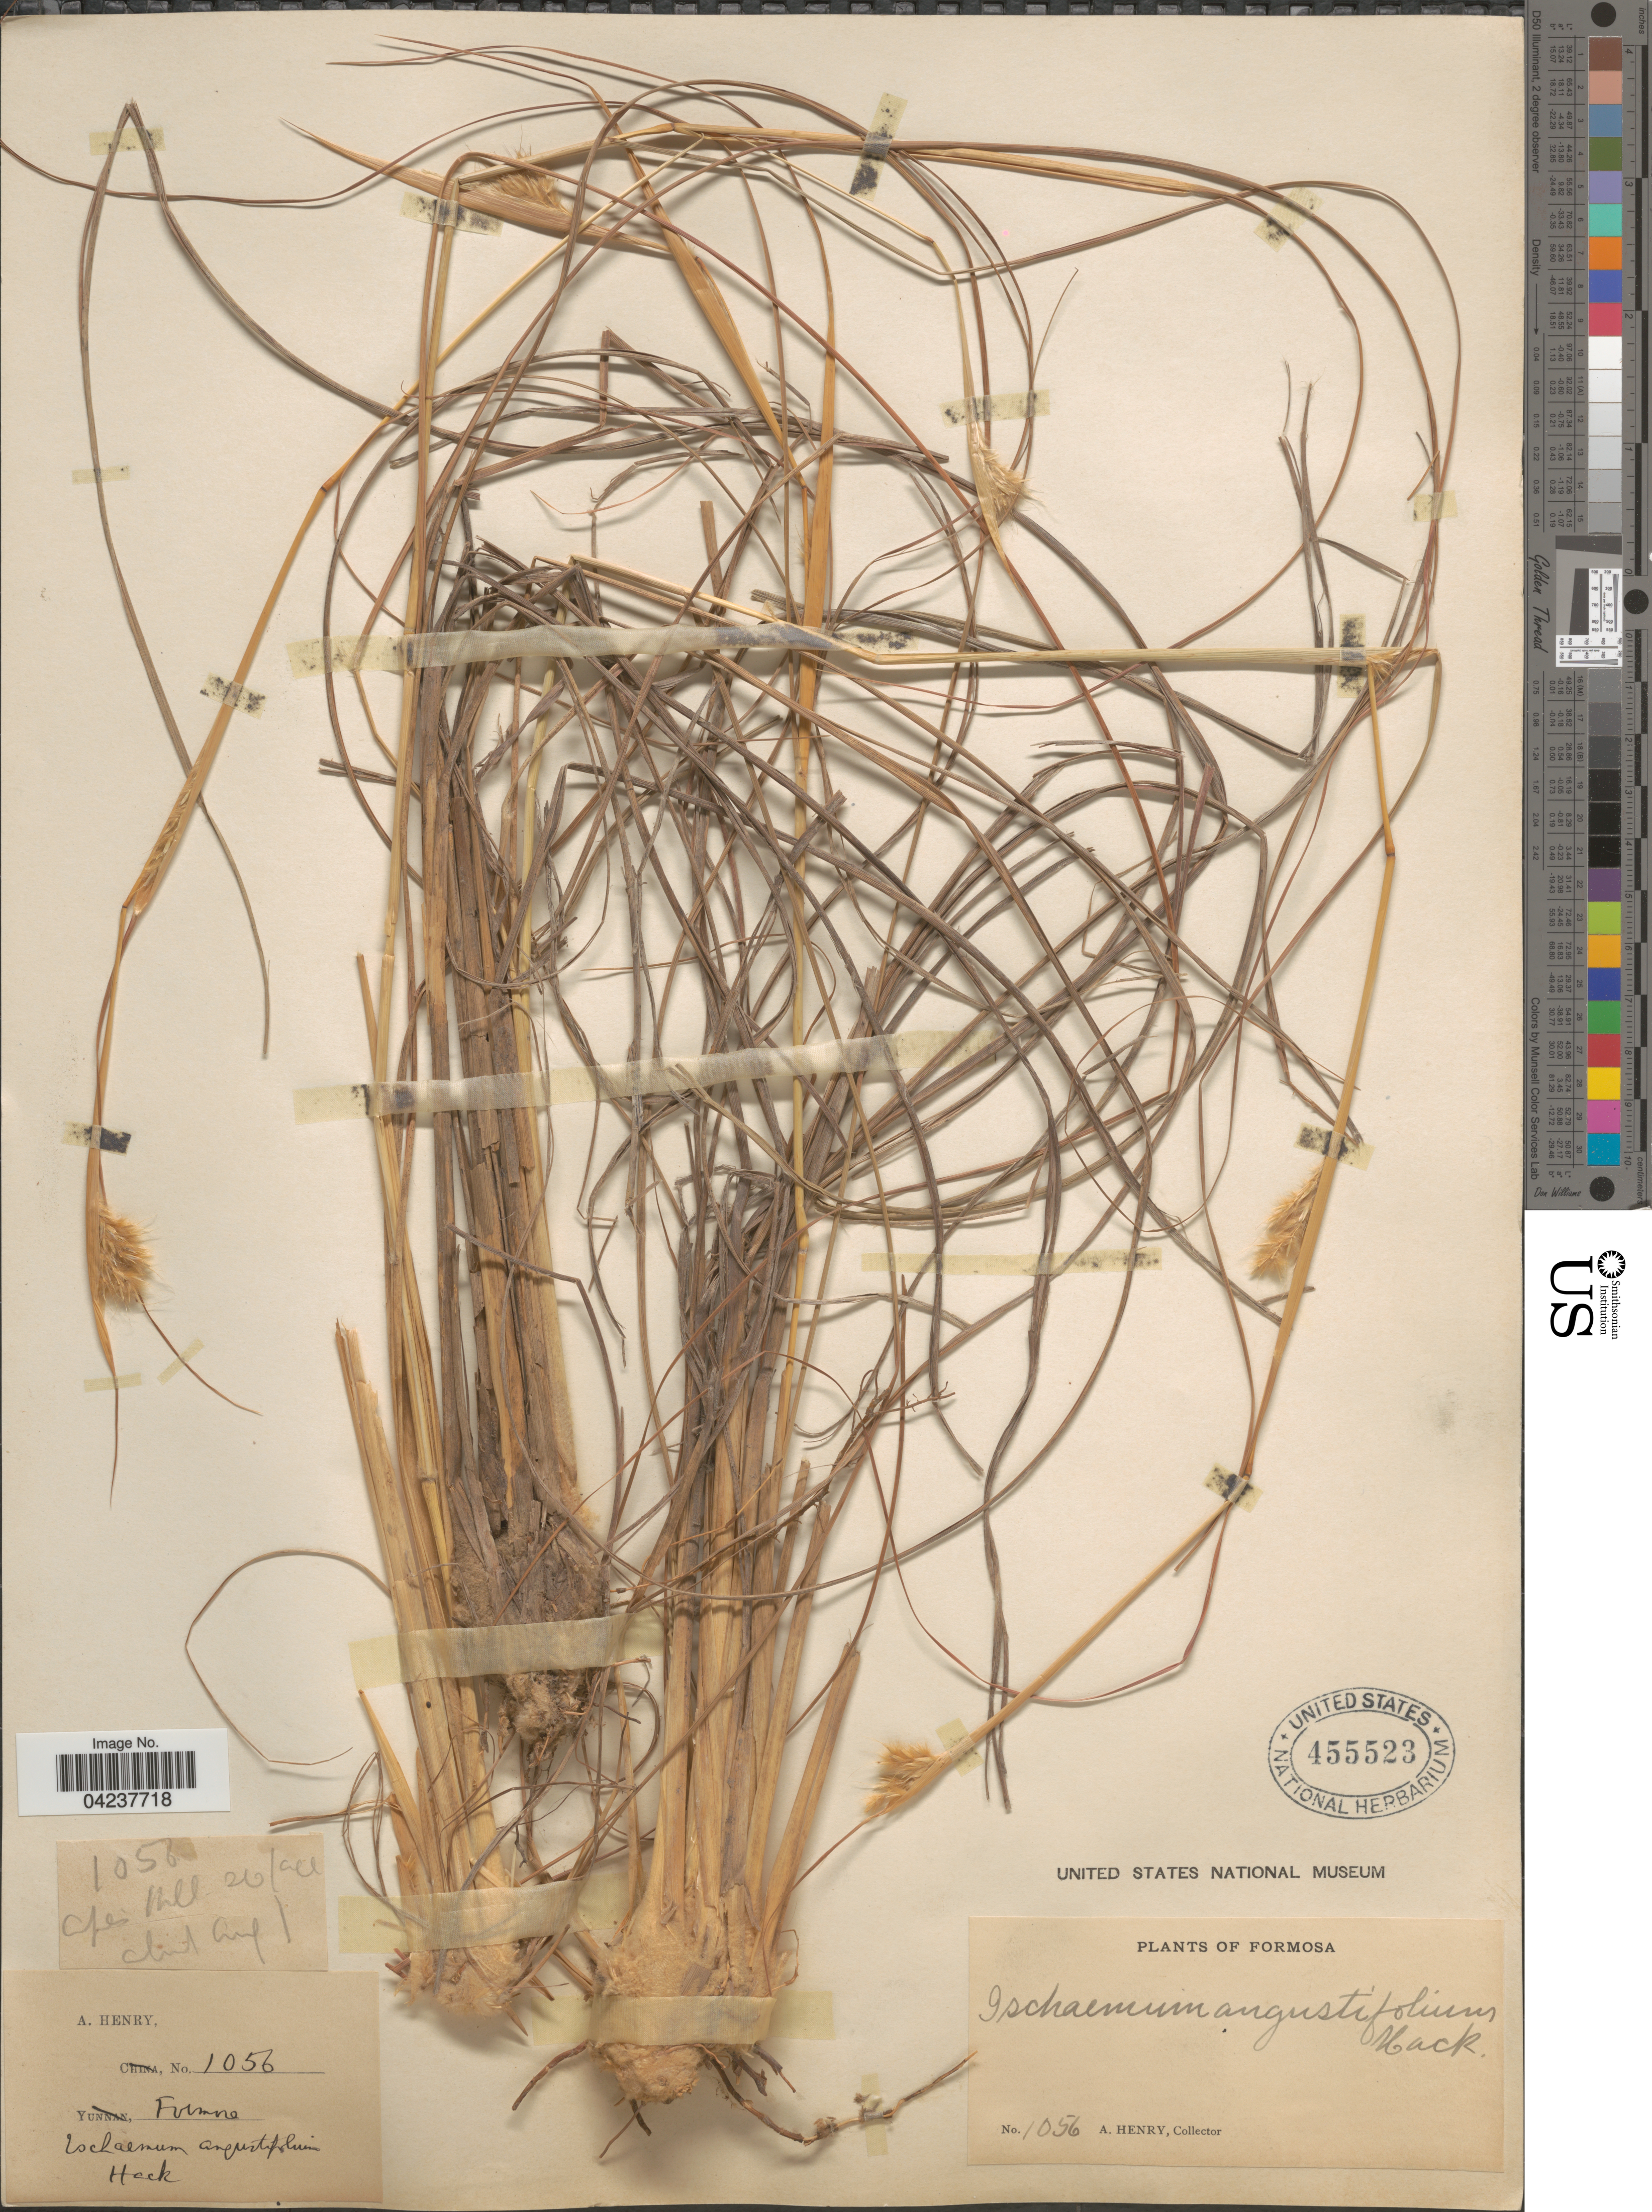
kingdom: Plantae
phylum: Tracheophyta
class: Liliopsida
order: Poales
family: Poaceae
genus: Eulaliopsis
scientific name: Eulaliopsis binata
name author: (Retz.) C. E. Hubb.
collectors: A. Henry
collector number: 1056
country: Taiwan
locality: Formosa.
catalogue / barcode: US 455523